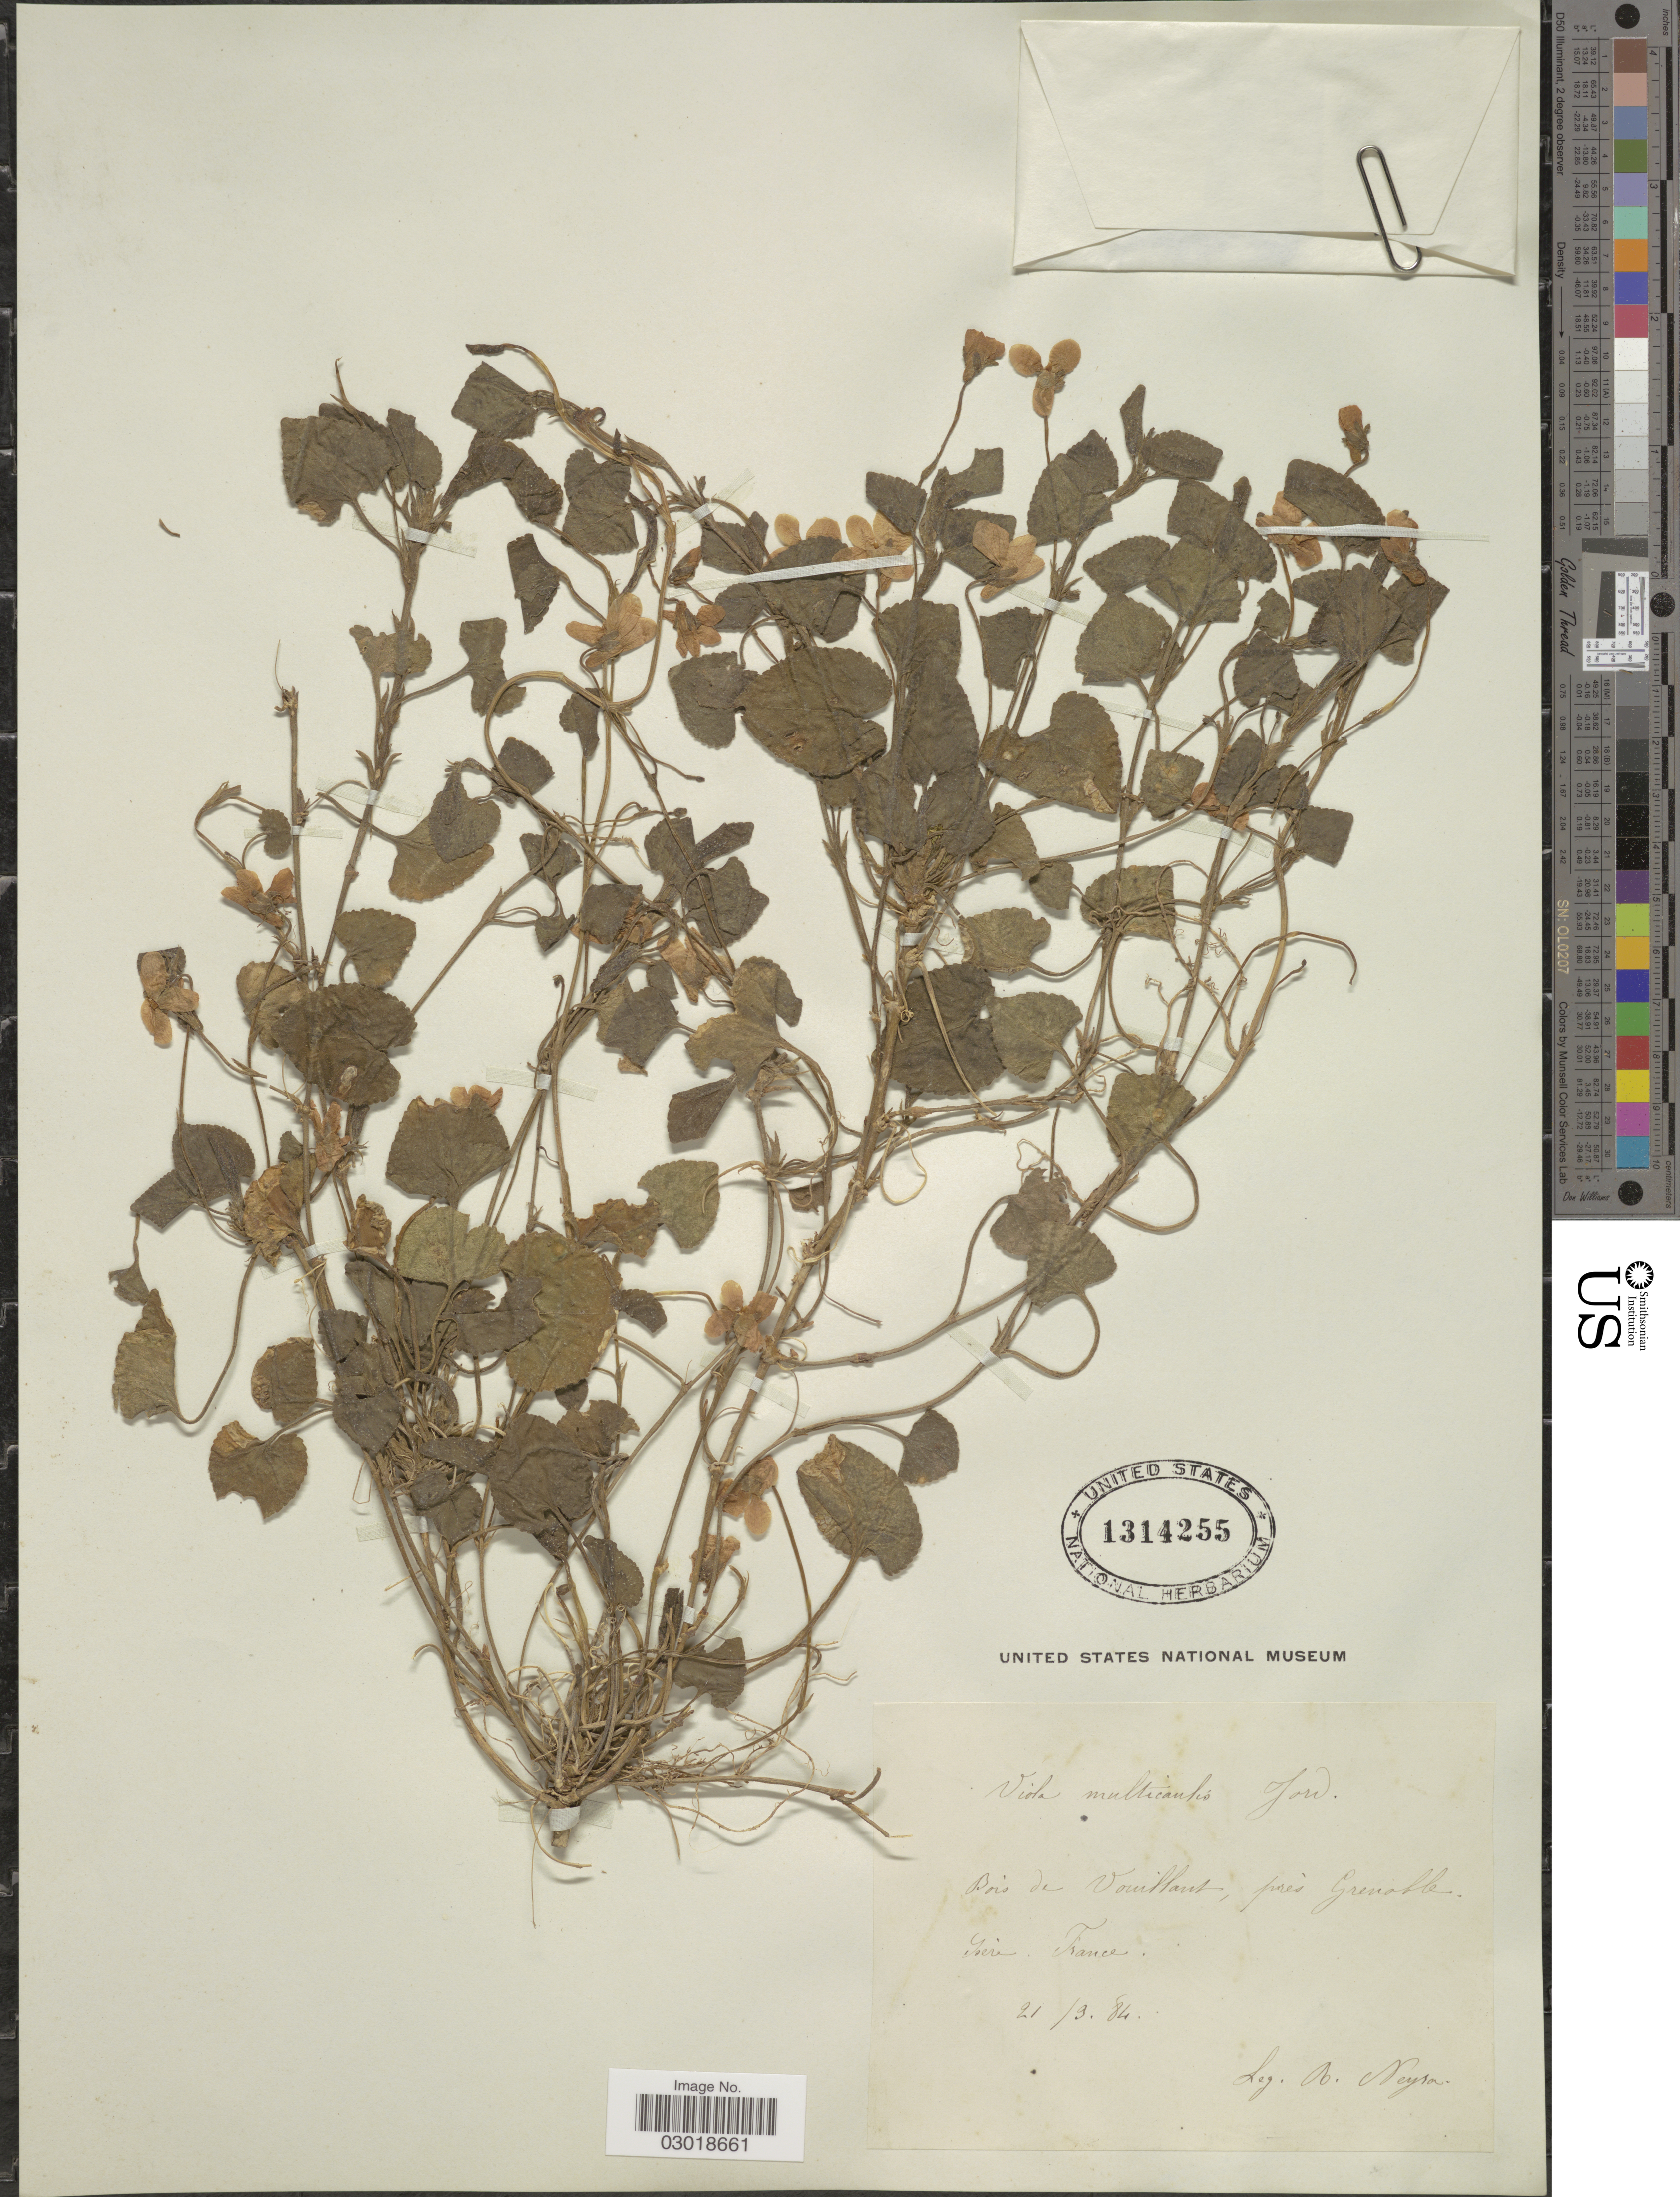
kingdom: Plantae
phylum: Tracheophyta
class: Magnoliopsida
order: Malpighiales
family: Violaceae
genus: Viola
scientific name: Viola multicaulis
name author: Jord.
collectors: A. Neyra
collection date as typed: Transcribed d/m/y: 21/9/84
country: France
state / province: Auvergne-Rhône-Alpes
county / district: Isère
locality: Bois de Voullant, près Grenoble. Isère.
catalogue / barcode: US 1314255